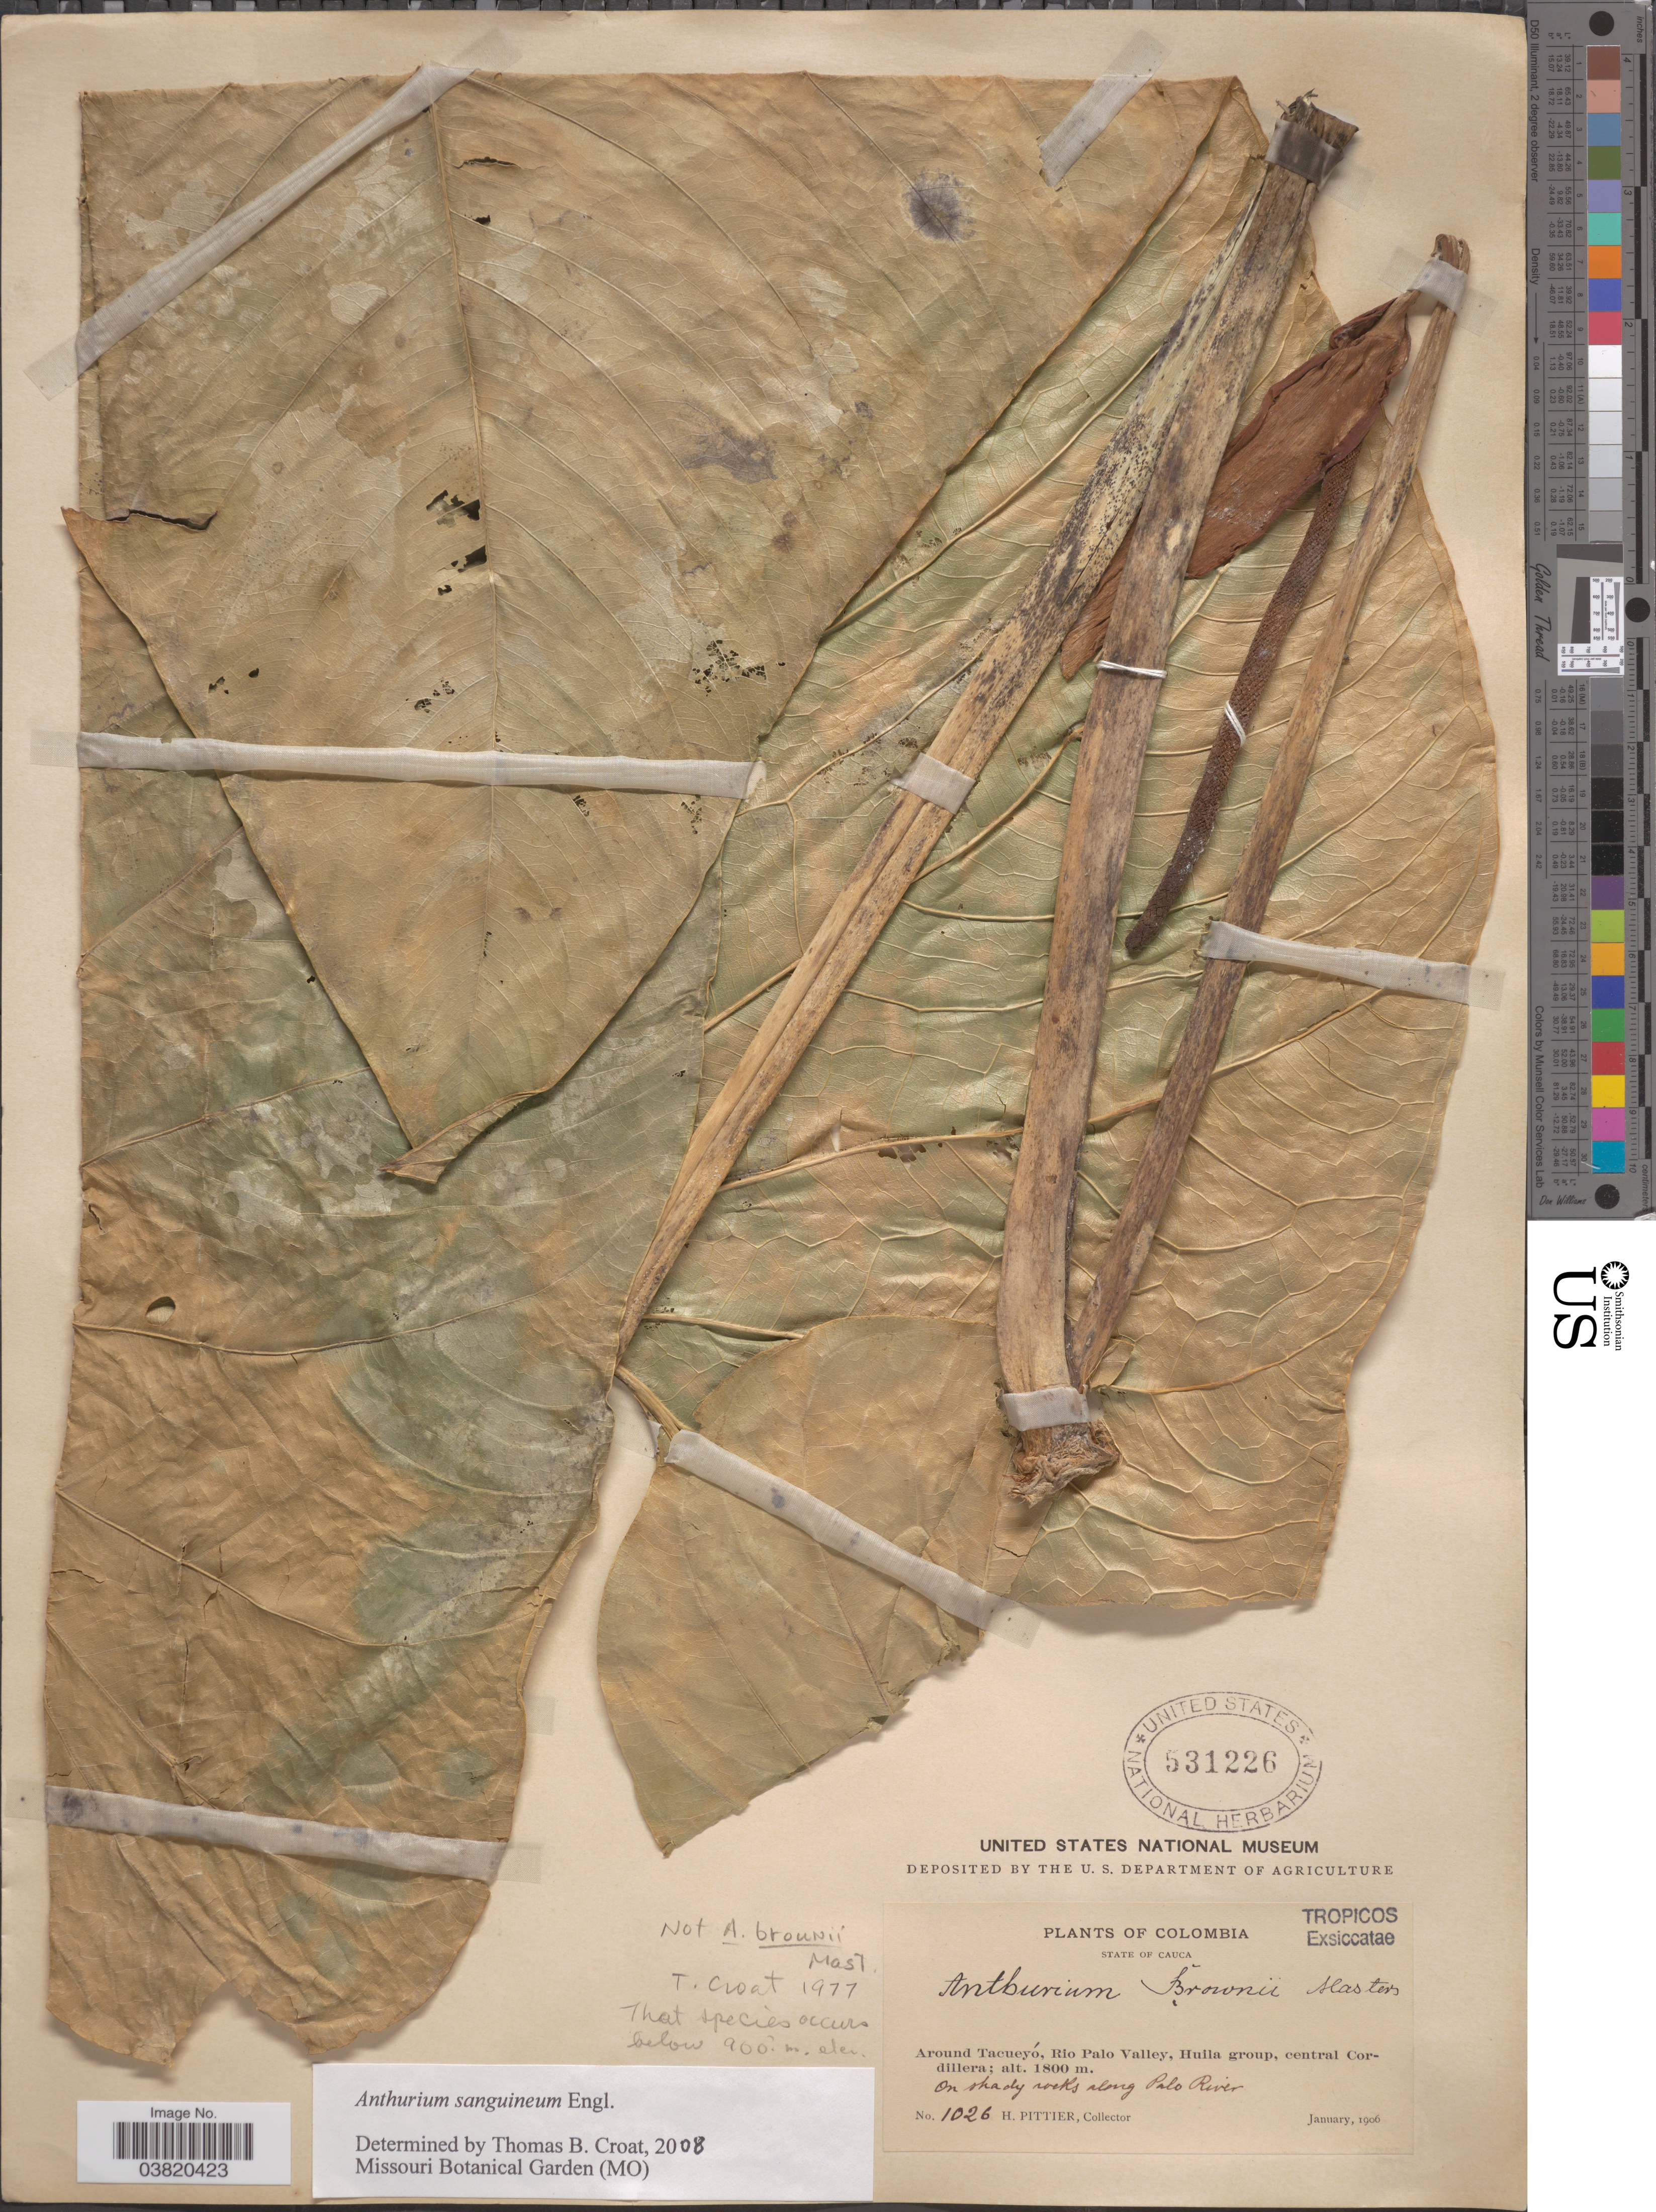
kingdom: Plantae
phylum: Tracheophyta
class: Liliopsida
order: Alismatales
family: Araceae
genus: Anthurium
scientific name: Anthurium sanguineum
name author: Engl.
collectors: H. F. Pittier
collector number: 1026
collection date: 1906-01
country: Colombia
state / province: Cauca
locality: Around Tacueyó, Rio Palo Valley, Huila group, central Cordillera. Along Palo River.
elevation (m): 1800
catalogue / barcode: US 531226